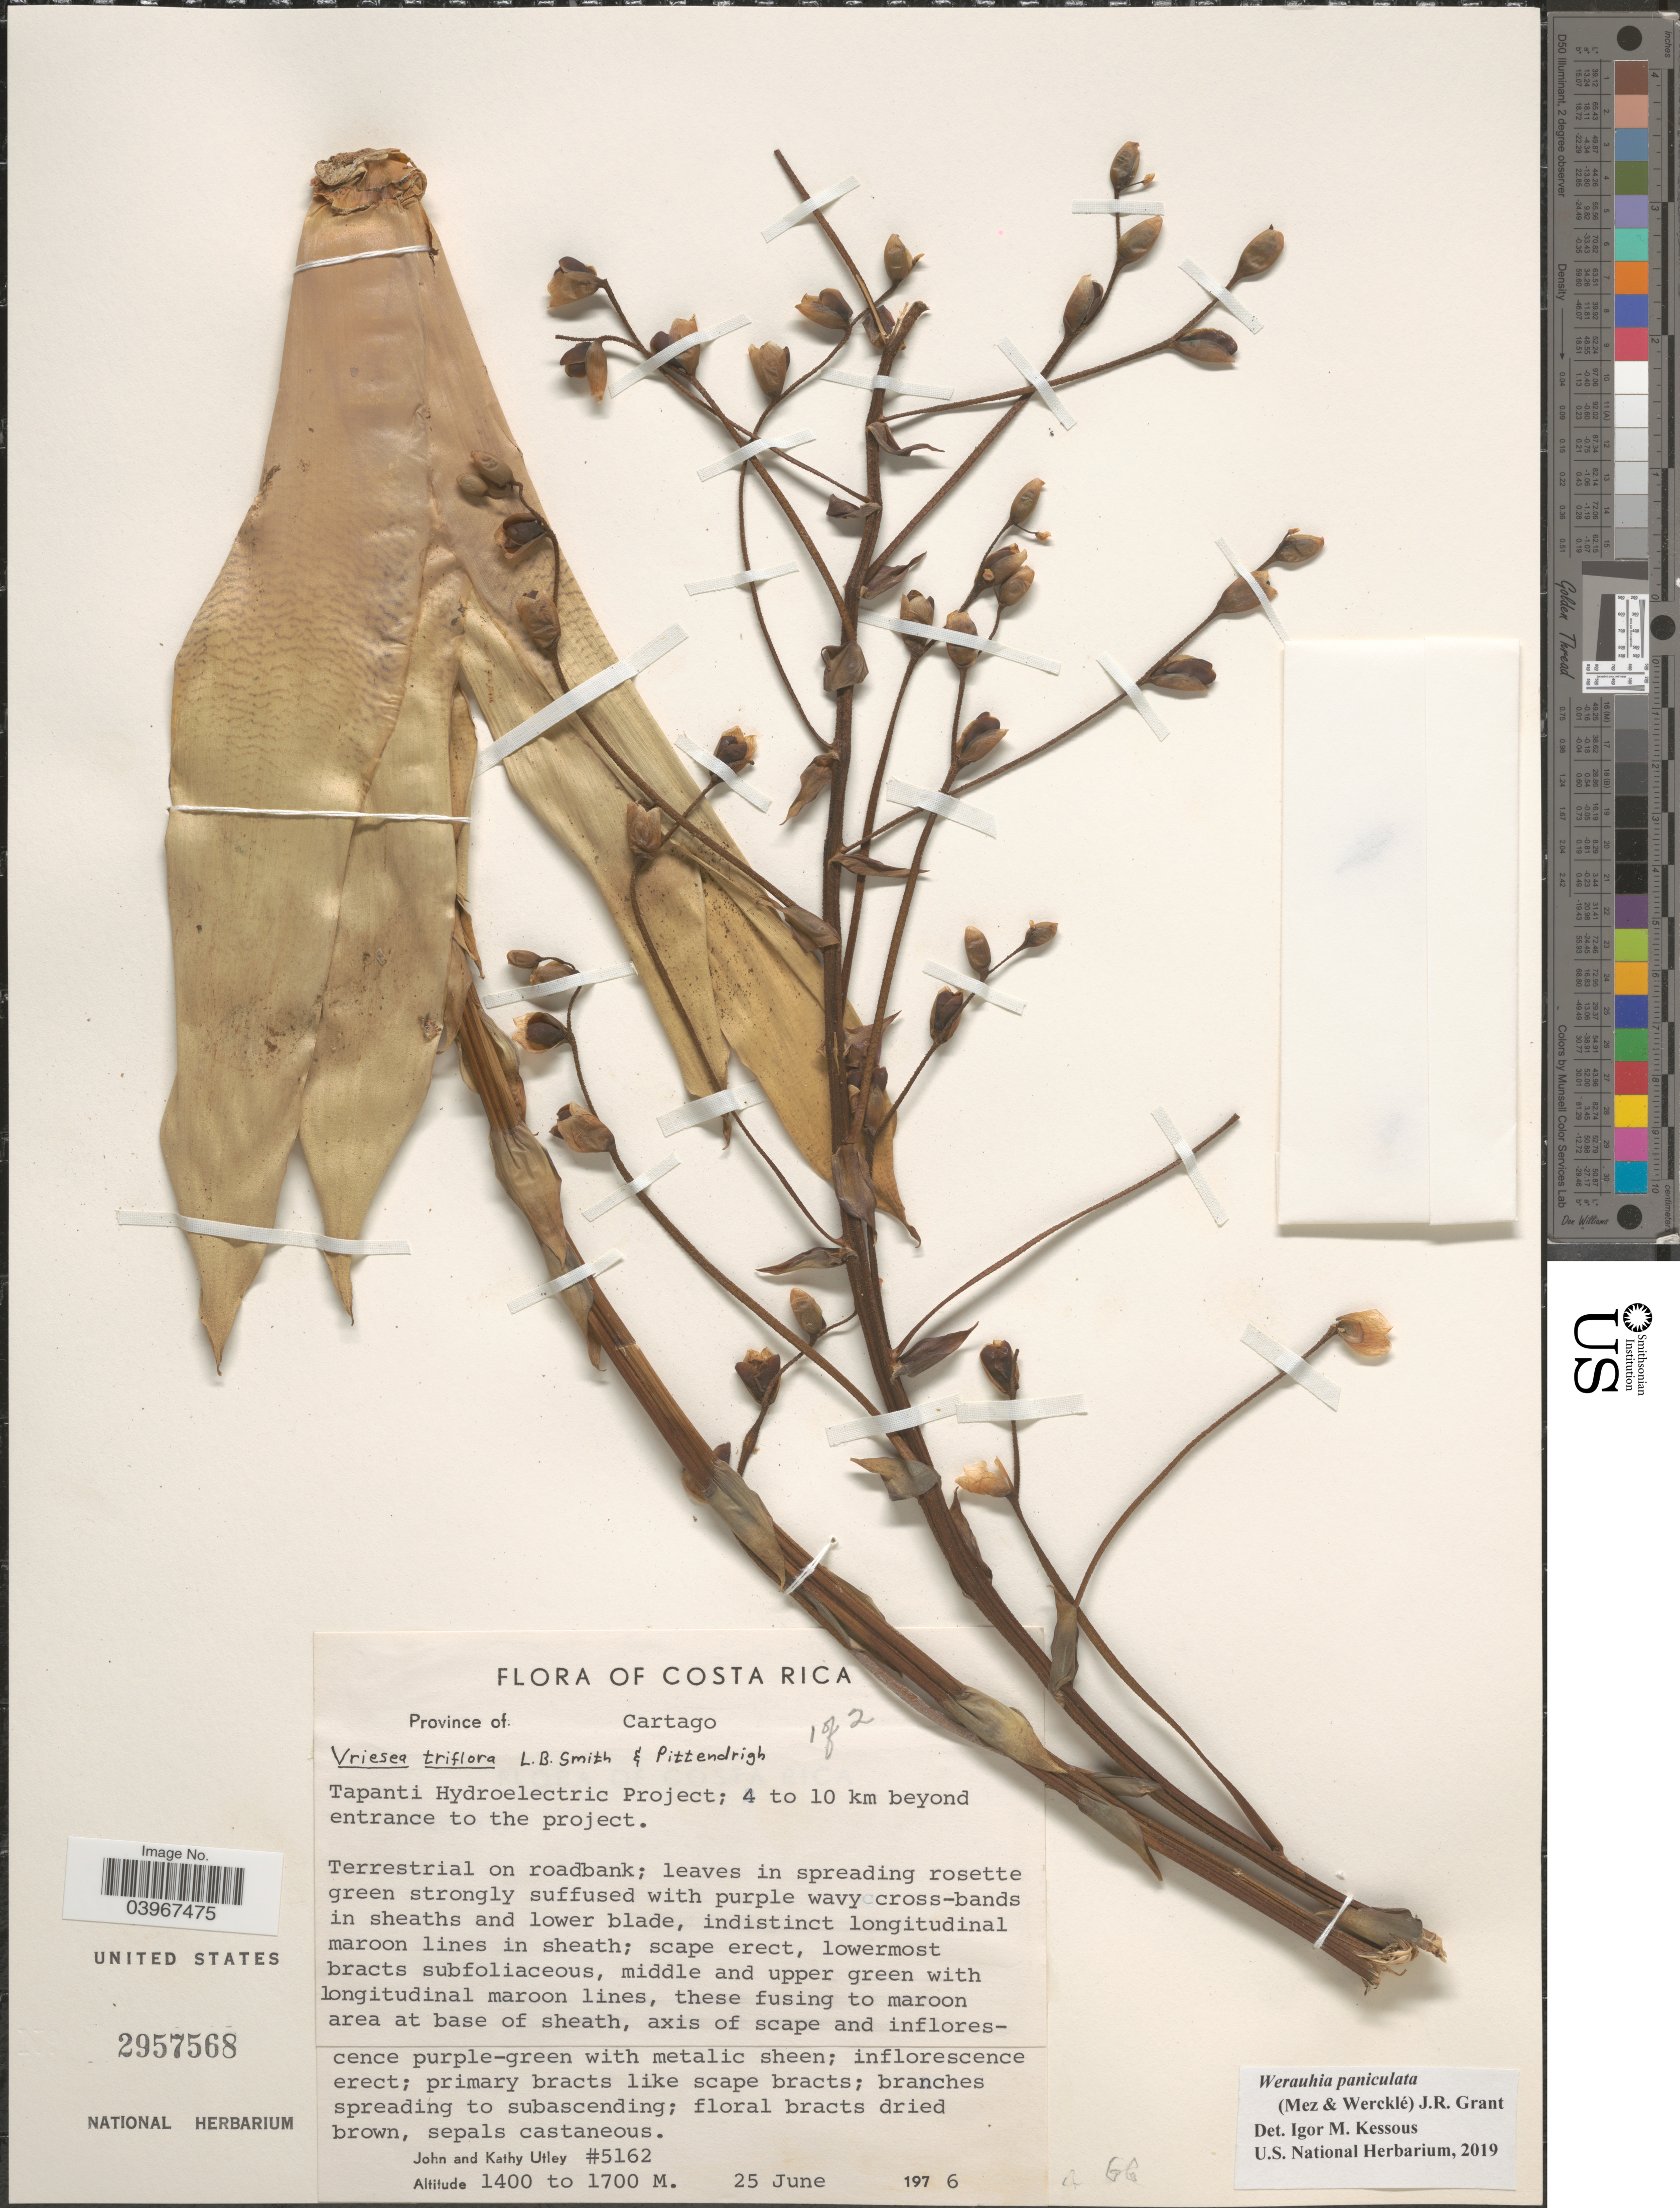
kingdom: Plantae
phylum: Tracheophyta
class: Liliopsida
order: Poales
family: Bromeliaceae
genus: Werauhia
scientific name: Werauhia paniculata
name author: (Mez & Wercklé) J.R. Grant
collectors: J. F. Utley & K. Burt-Utley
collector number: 5162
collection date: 1976-06-25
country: Costa Rica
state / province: Cartago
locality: Trapanti Hydroelectric Project; 4 to 10 km beyond entrance to the project.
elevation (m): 1400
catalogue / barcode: US 2957568